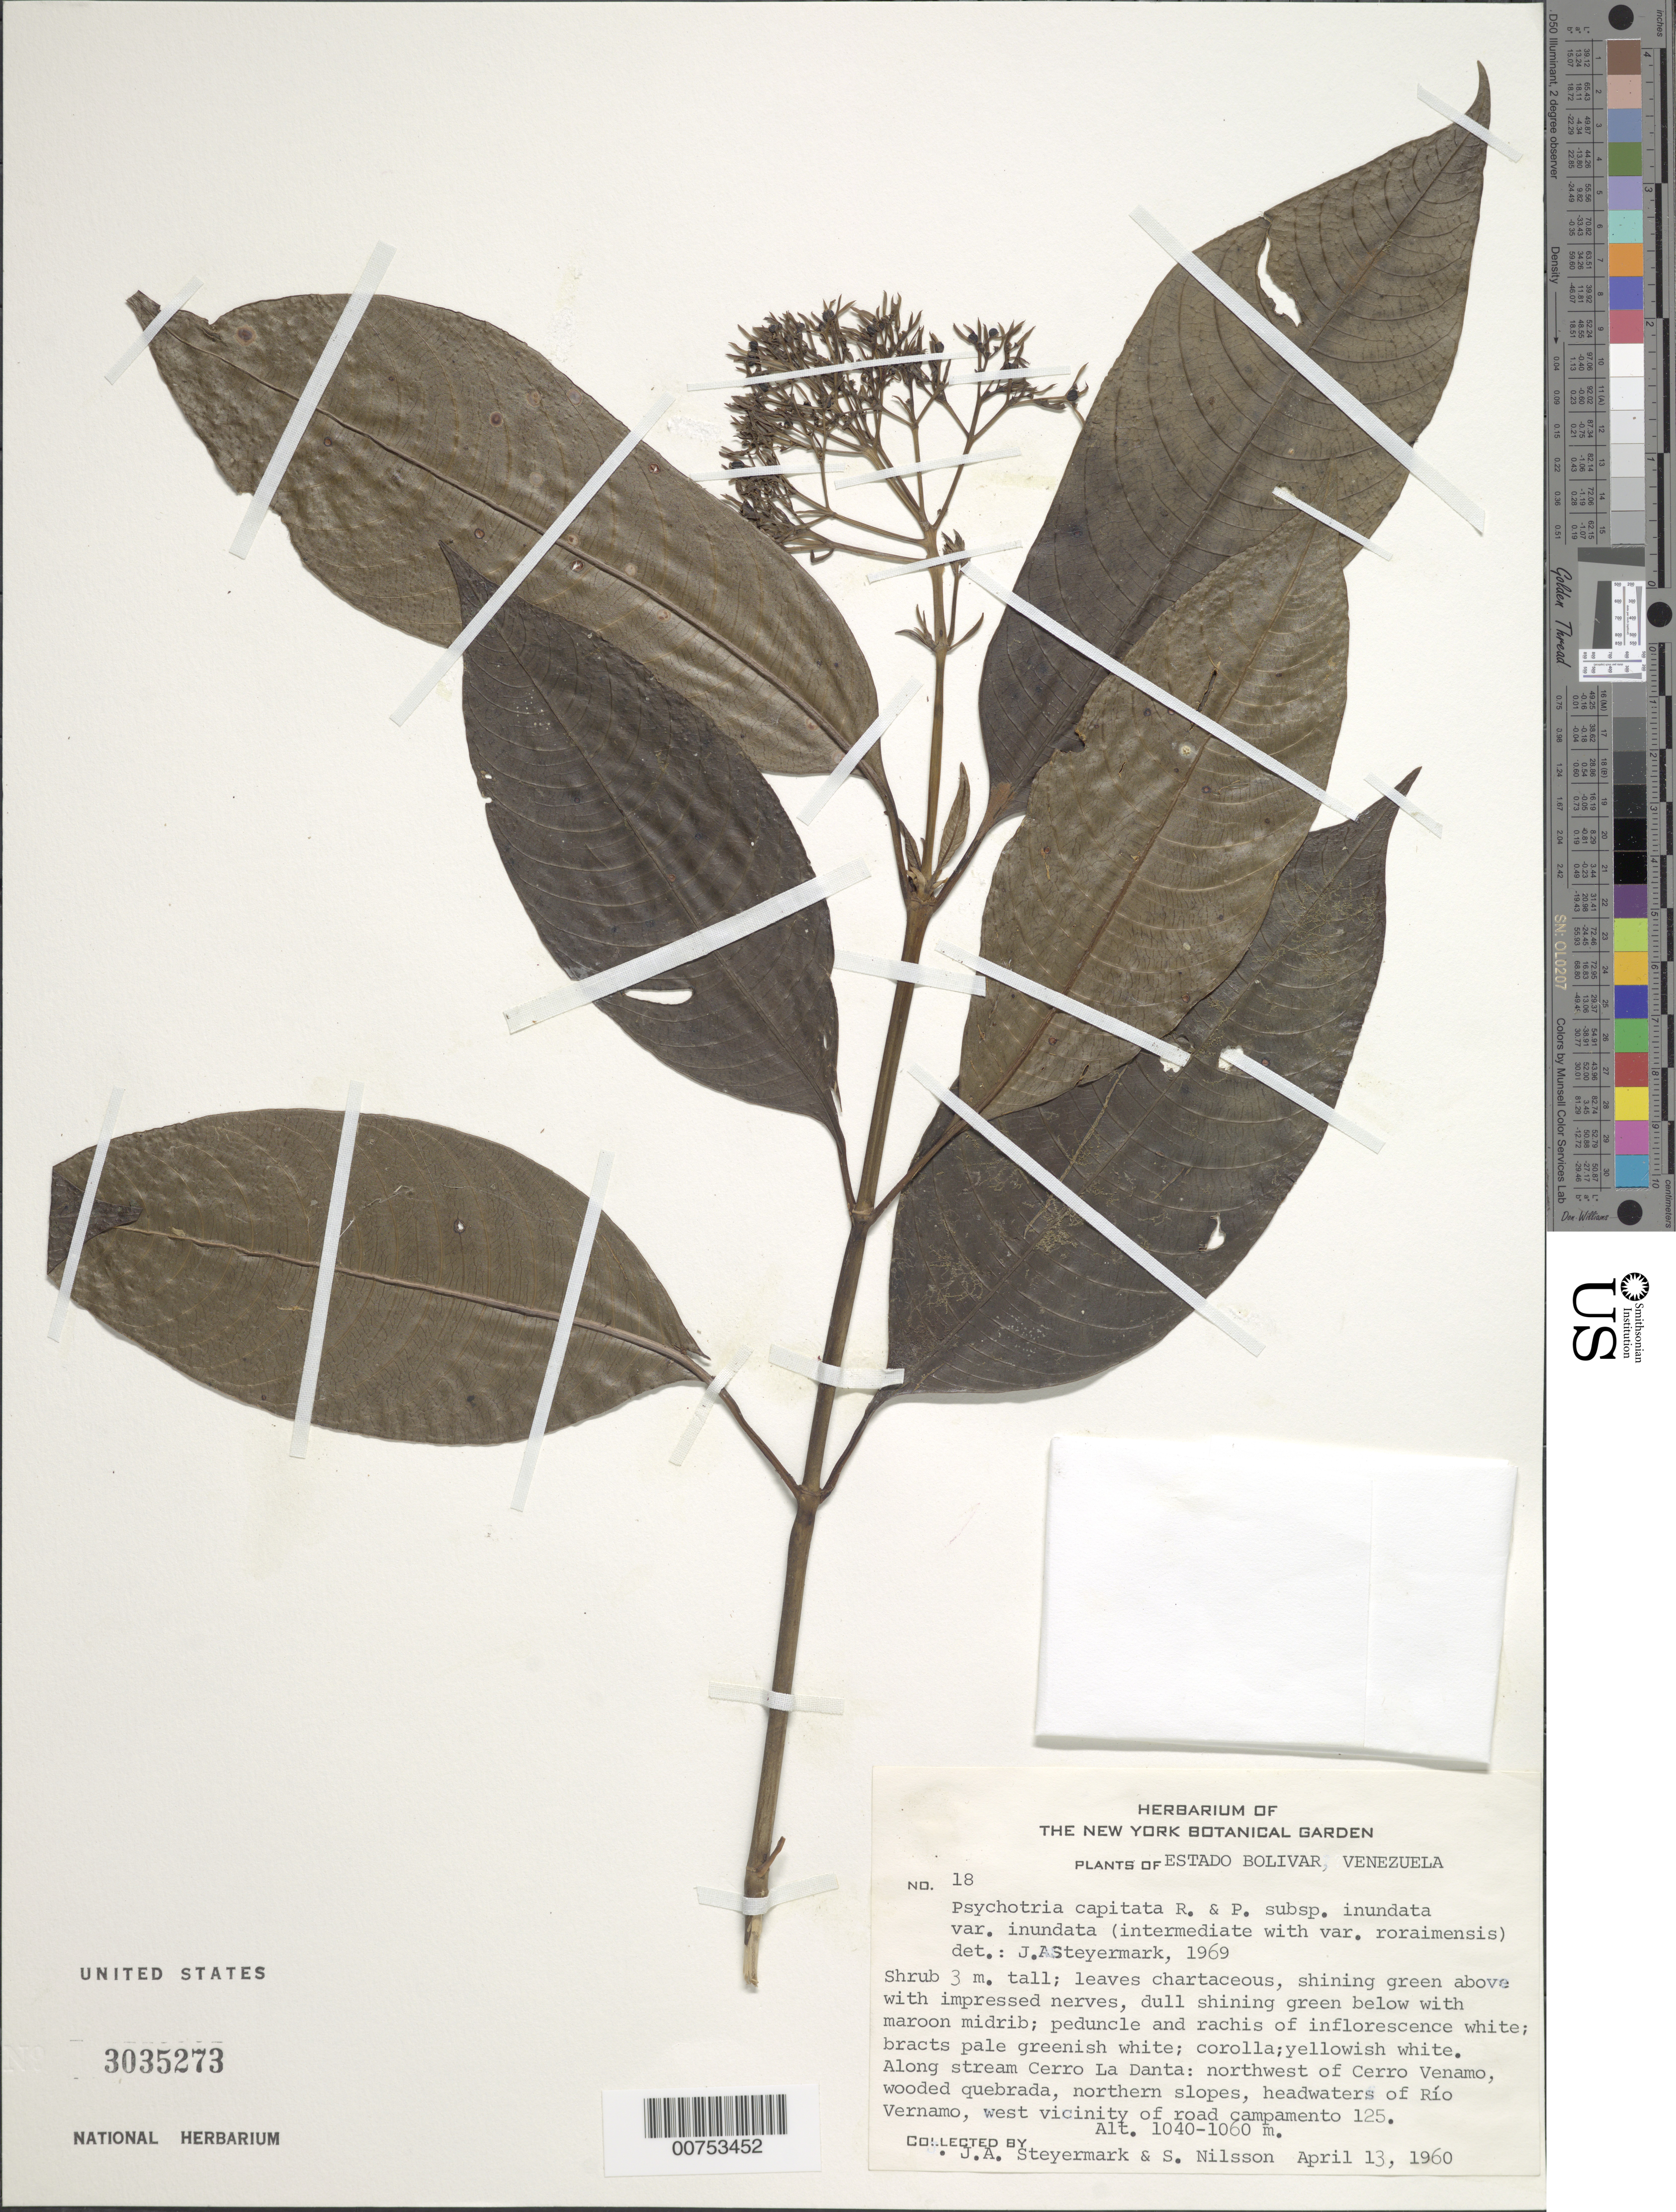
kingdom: Plantae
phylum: Tracheophyta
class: Magnoliopsida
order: Gentianales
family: Rubiaceae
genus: Psychotria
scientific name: Psychotria capitata var. inundata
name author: (Benth.) Steyerm.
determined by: Steyermark, Julian A., (VEN)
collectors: J. Steyermark & S. Nilsson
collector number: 60 18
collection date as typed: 13-Apr-60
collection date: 1960-04-13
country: Venezuela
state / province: Bolívar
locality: Río Venamo headwaters, W of vic of road campamento 125, on northern slopes of Cerro La Danta, NW of cerro Venamo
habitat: Wooded quebrada, northern slopes; along stream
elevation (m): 1040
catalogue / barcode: US 3035273